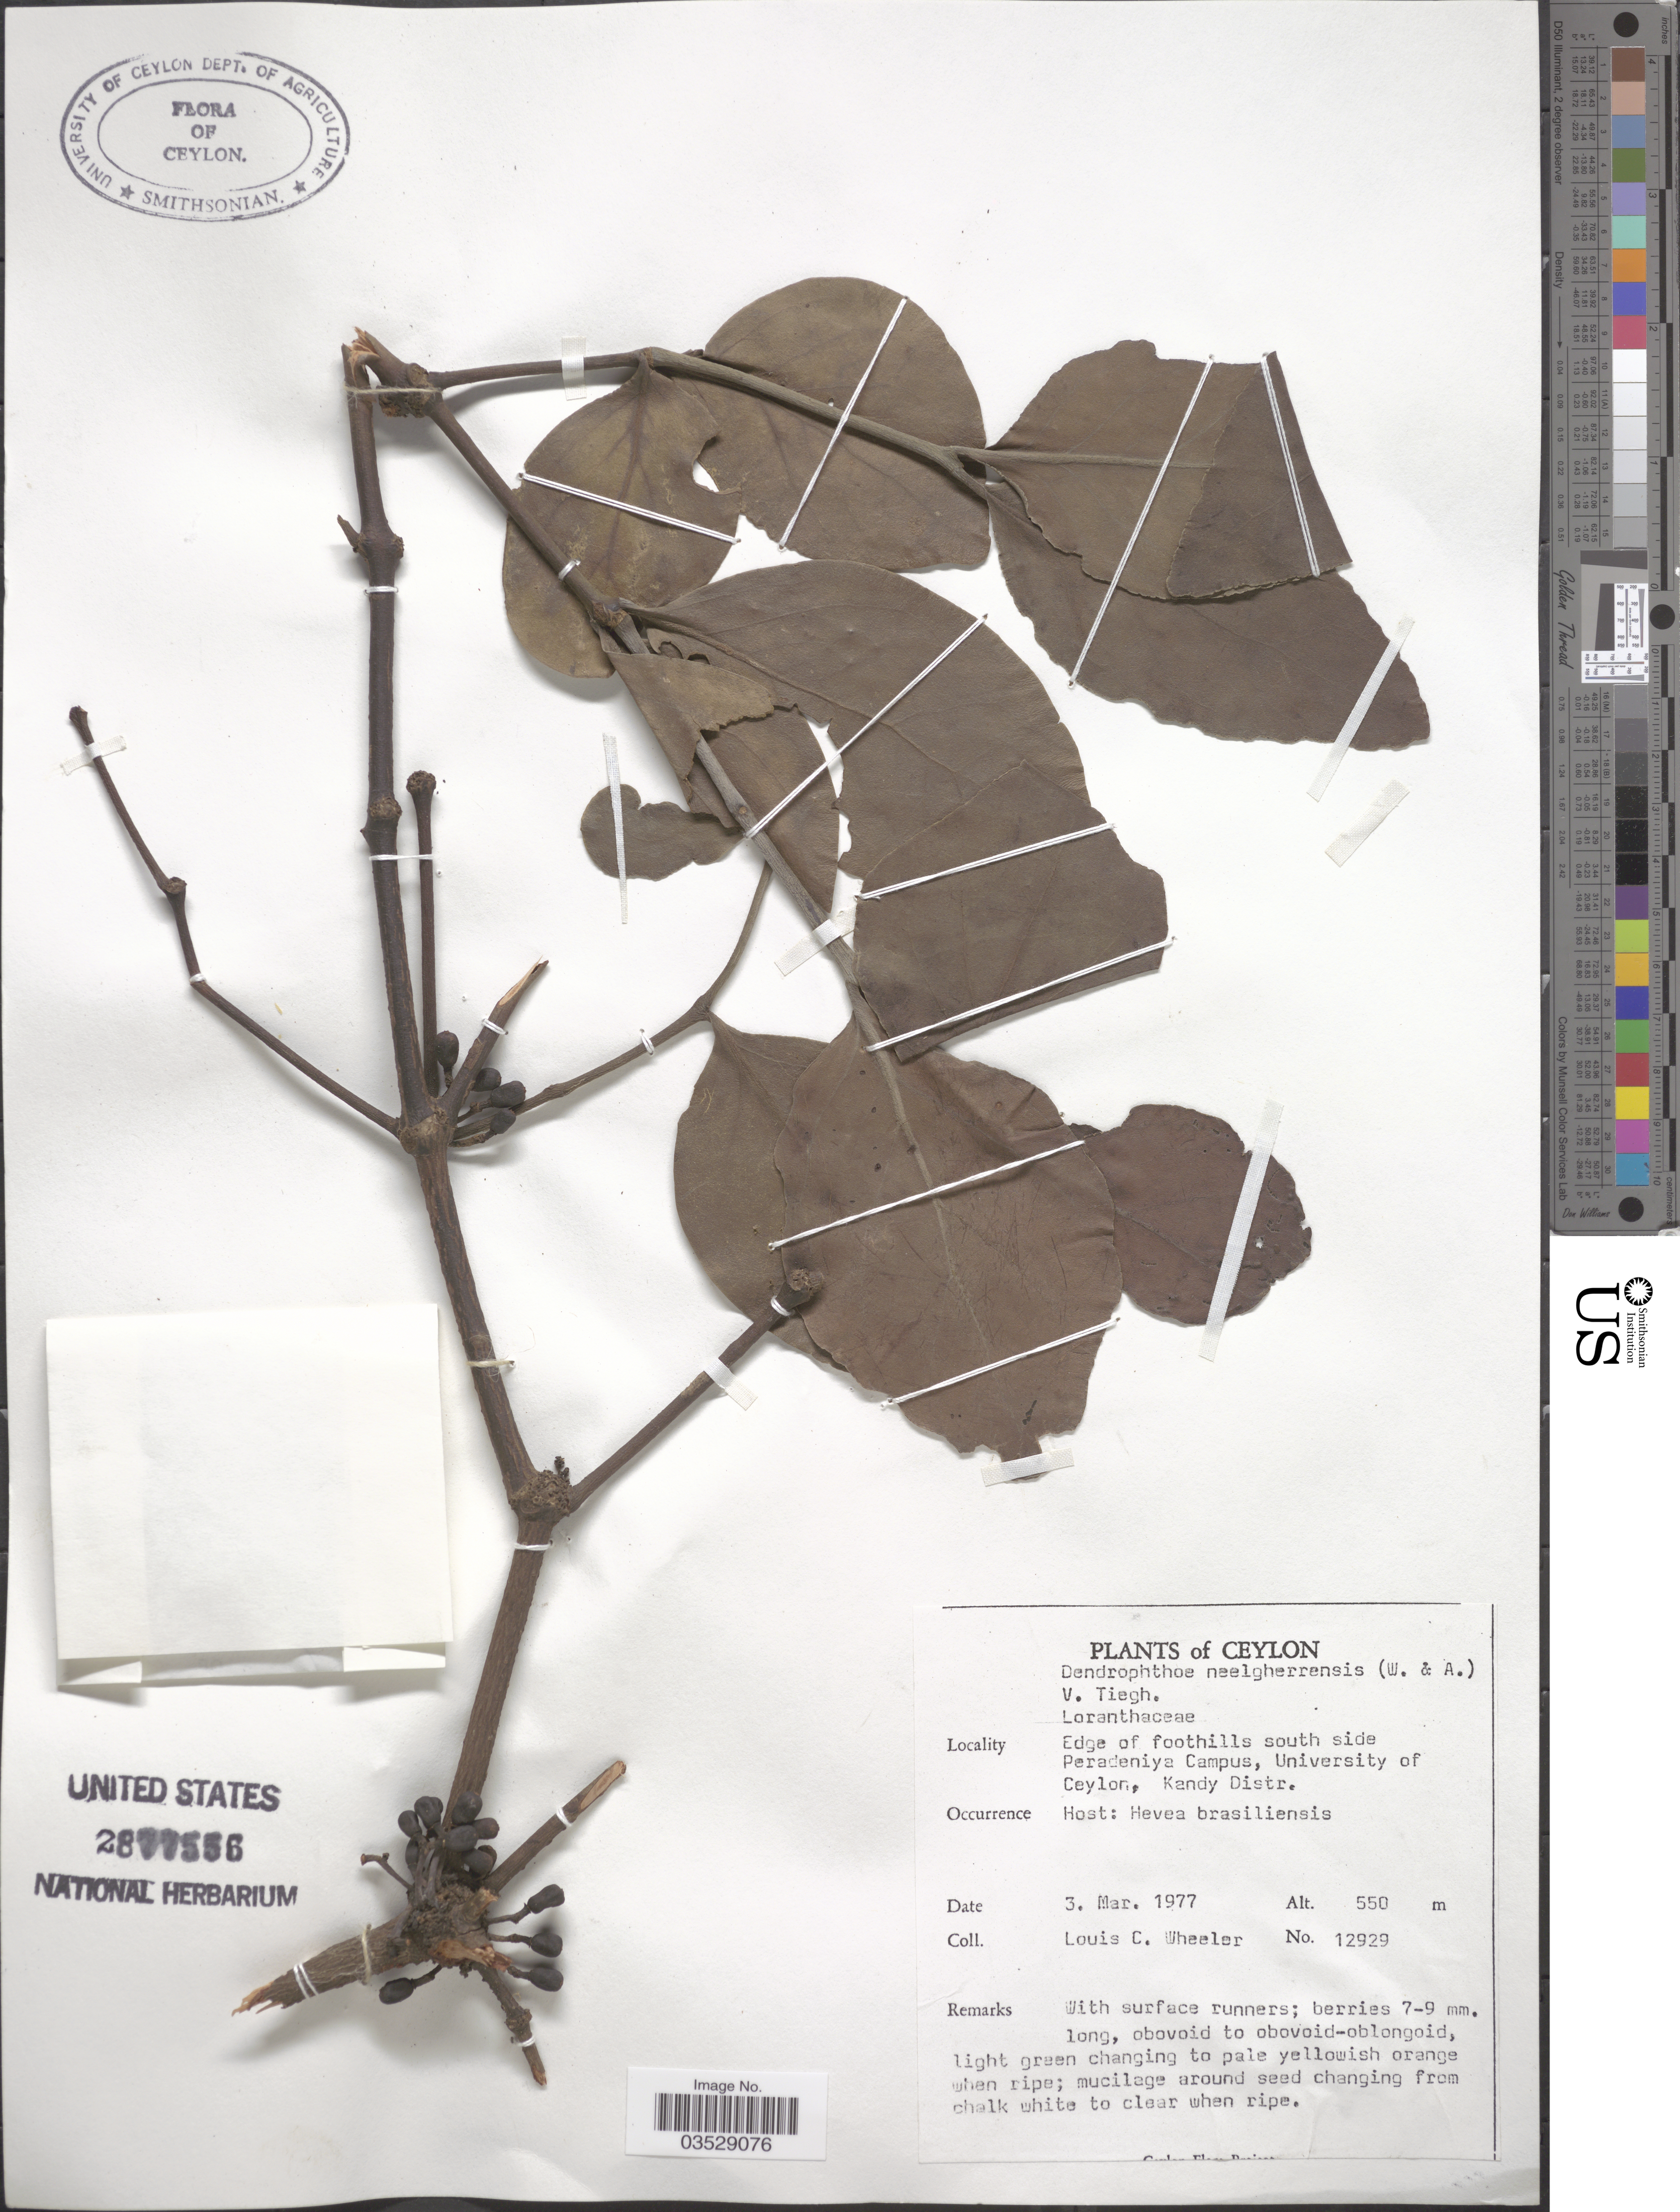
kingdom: Plantae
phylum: Tracheophyta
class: Magnoliopsida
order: Santalales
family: Loranthaceae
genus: Dendrophthoe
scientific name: Dendrophthoe trigona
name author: (Wight & Arn.) Danser ex Santapau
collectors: L. C. Wheeler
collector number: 12929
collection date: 1977-03-03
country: Sri Lanka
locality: Ceylon. Edge of foothills south side Peradeniya Campus, University of Ceylon, Kandy Distr.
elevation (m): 550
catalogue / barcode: US 2877556